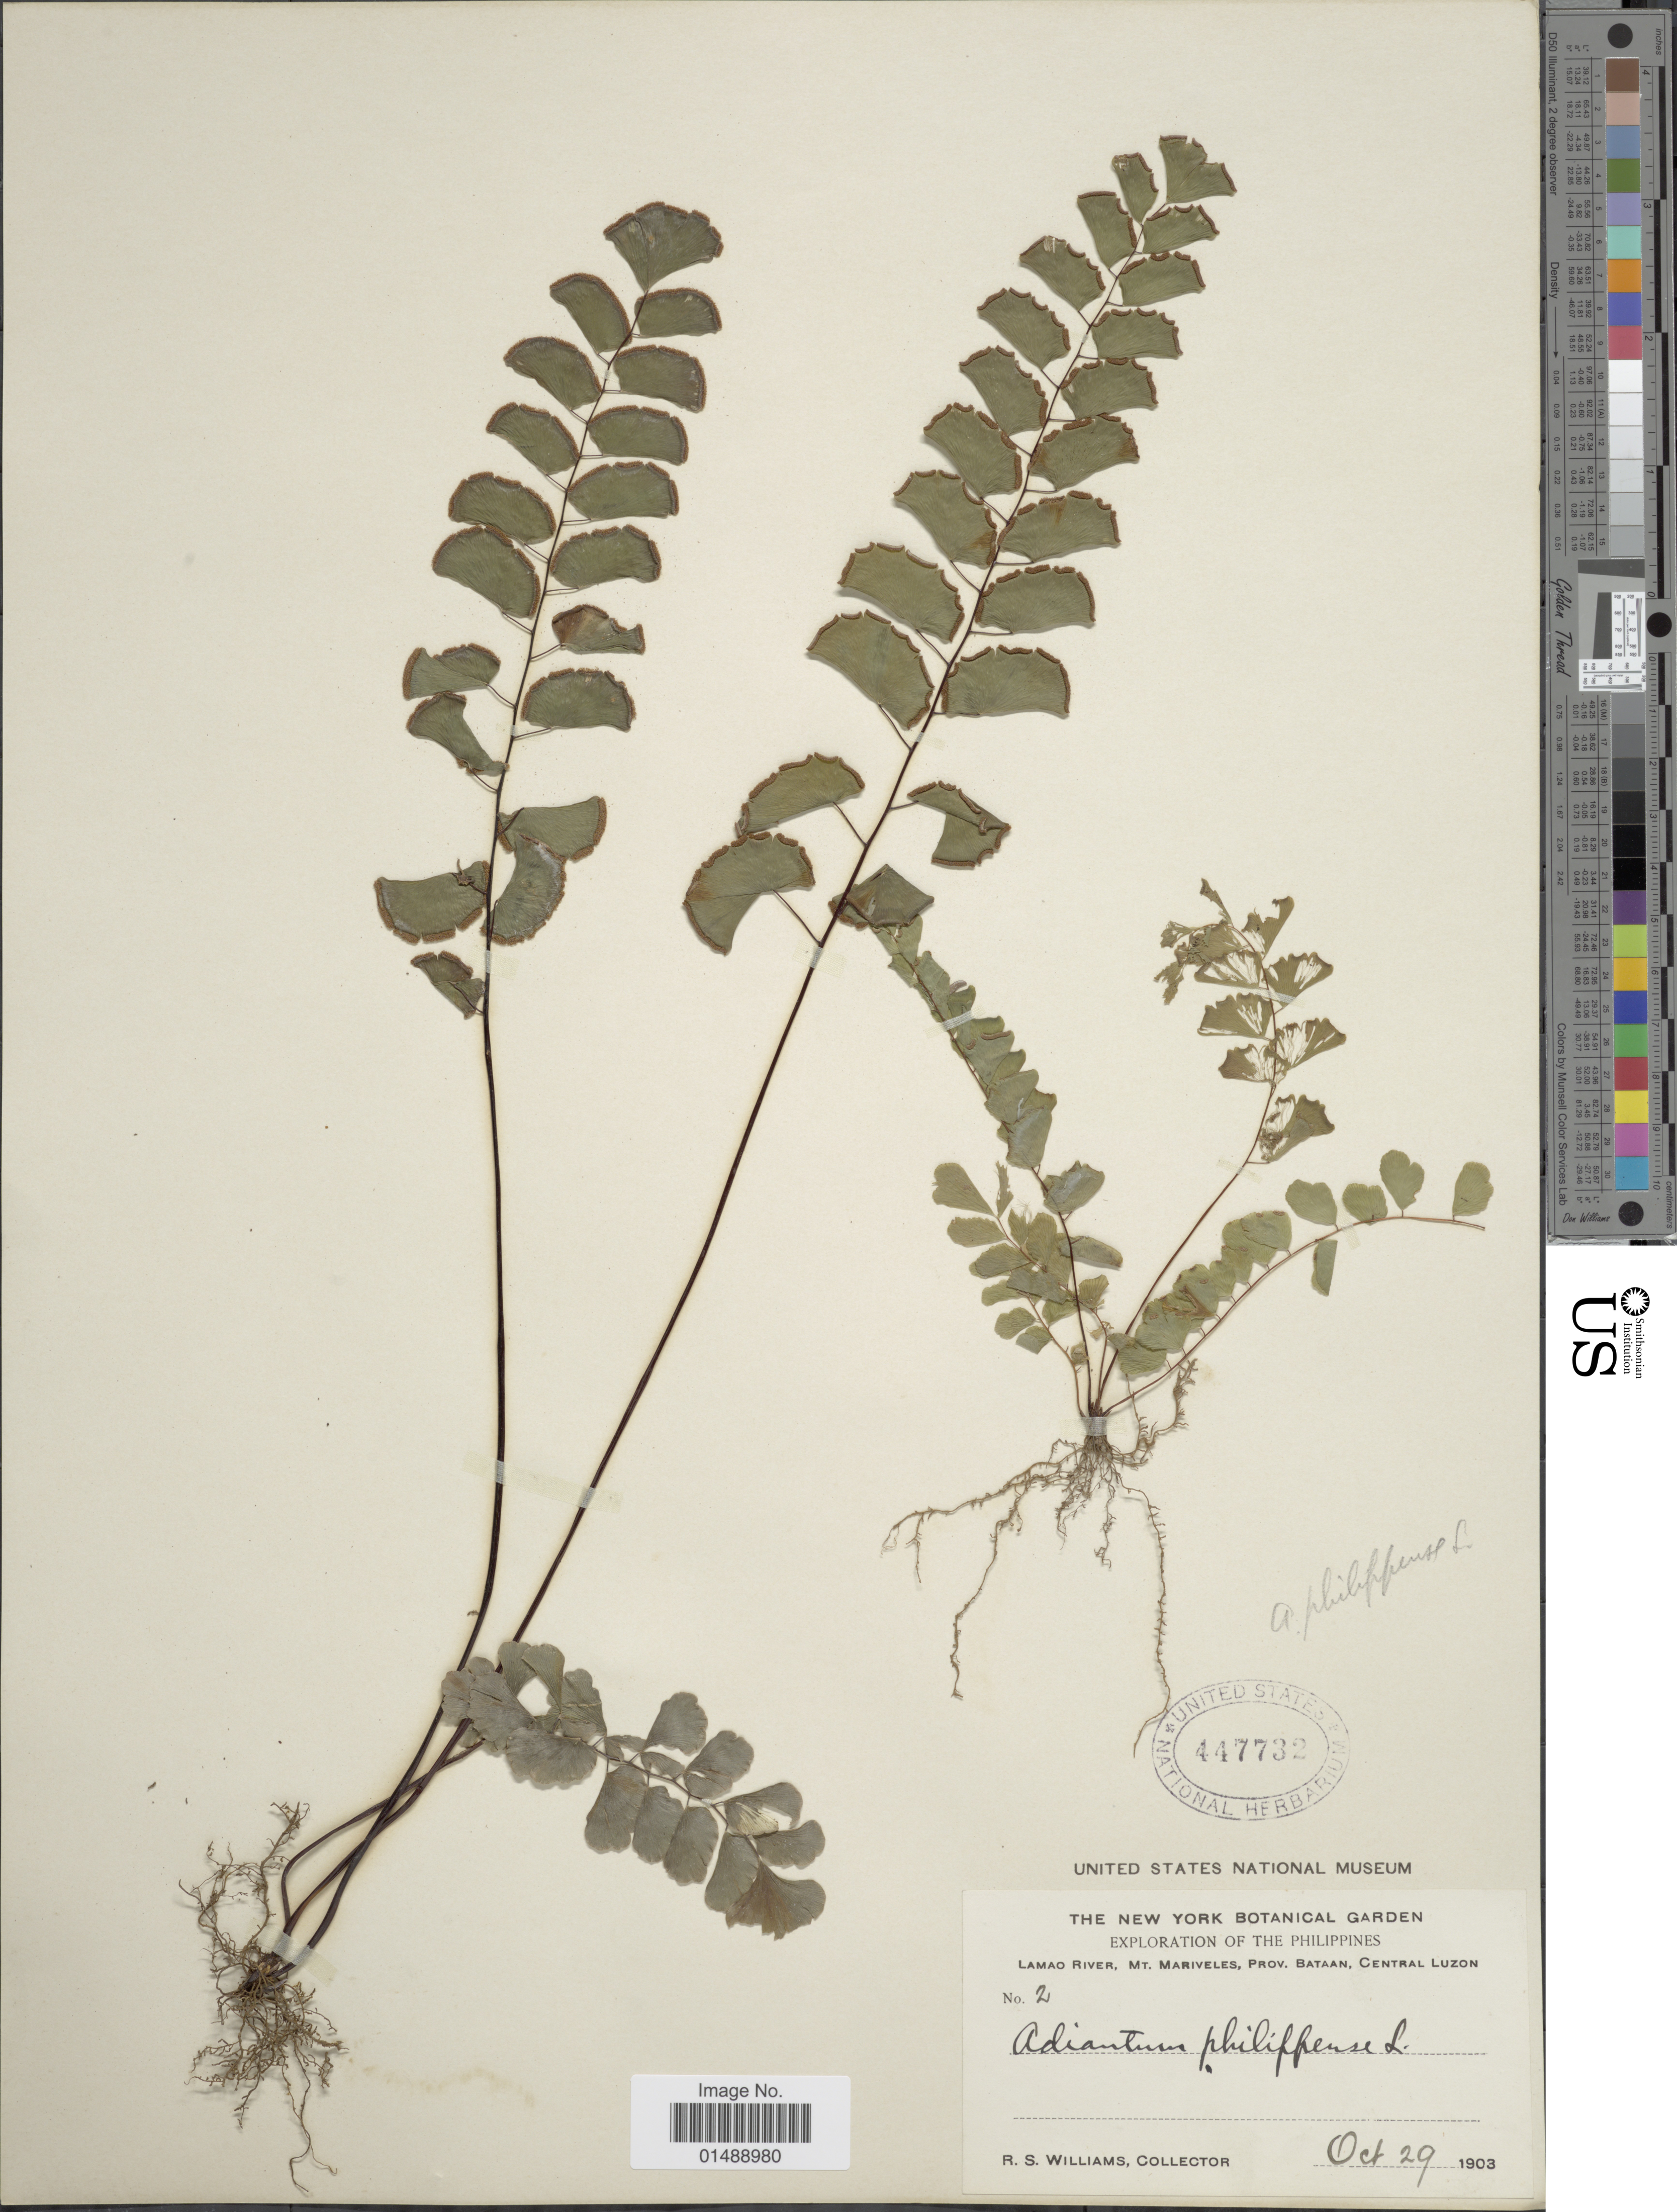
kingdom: Plantae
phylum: Tracheophyta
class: Polypodiopsida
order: Polypodiales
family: Pteridaceae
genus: Adiantum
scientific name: Adiantum philippense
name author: L.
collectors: R. S. Williams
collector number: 2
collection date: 1903-10-29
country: Philippines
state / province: Cagayan Valley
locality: Lamao River, Mt. Mariveles, Prov, Bataan, Cenrtral Luzon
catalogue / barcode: US 447732